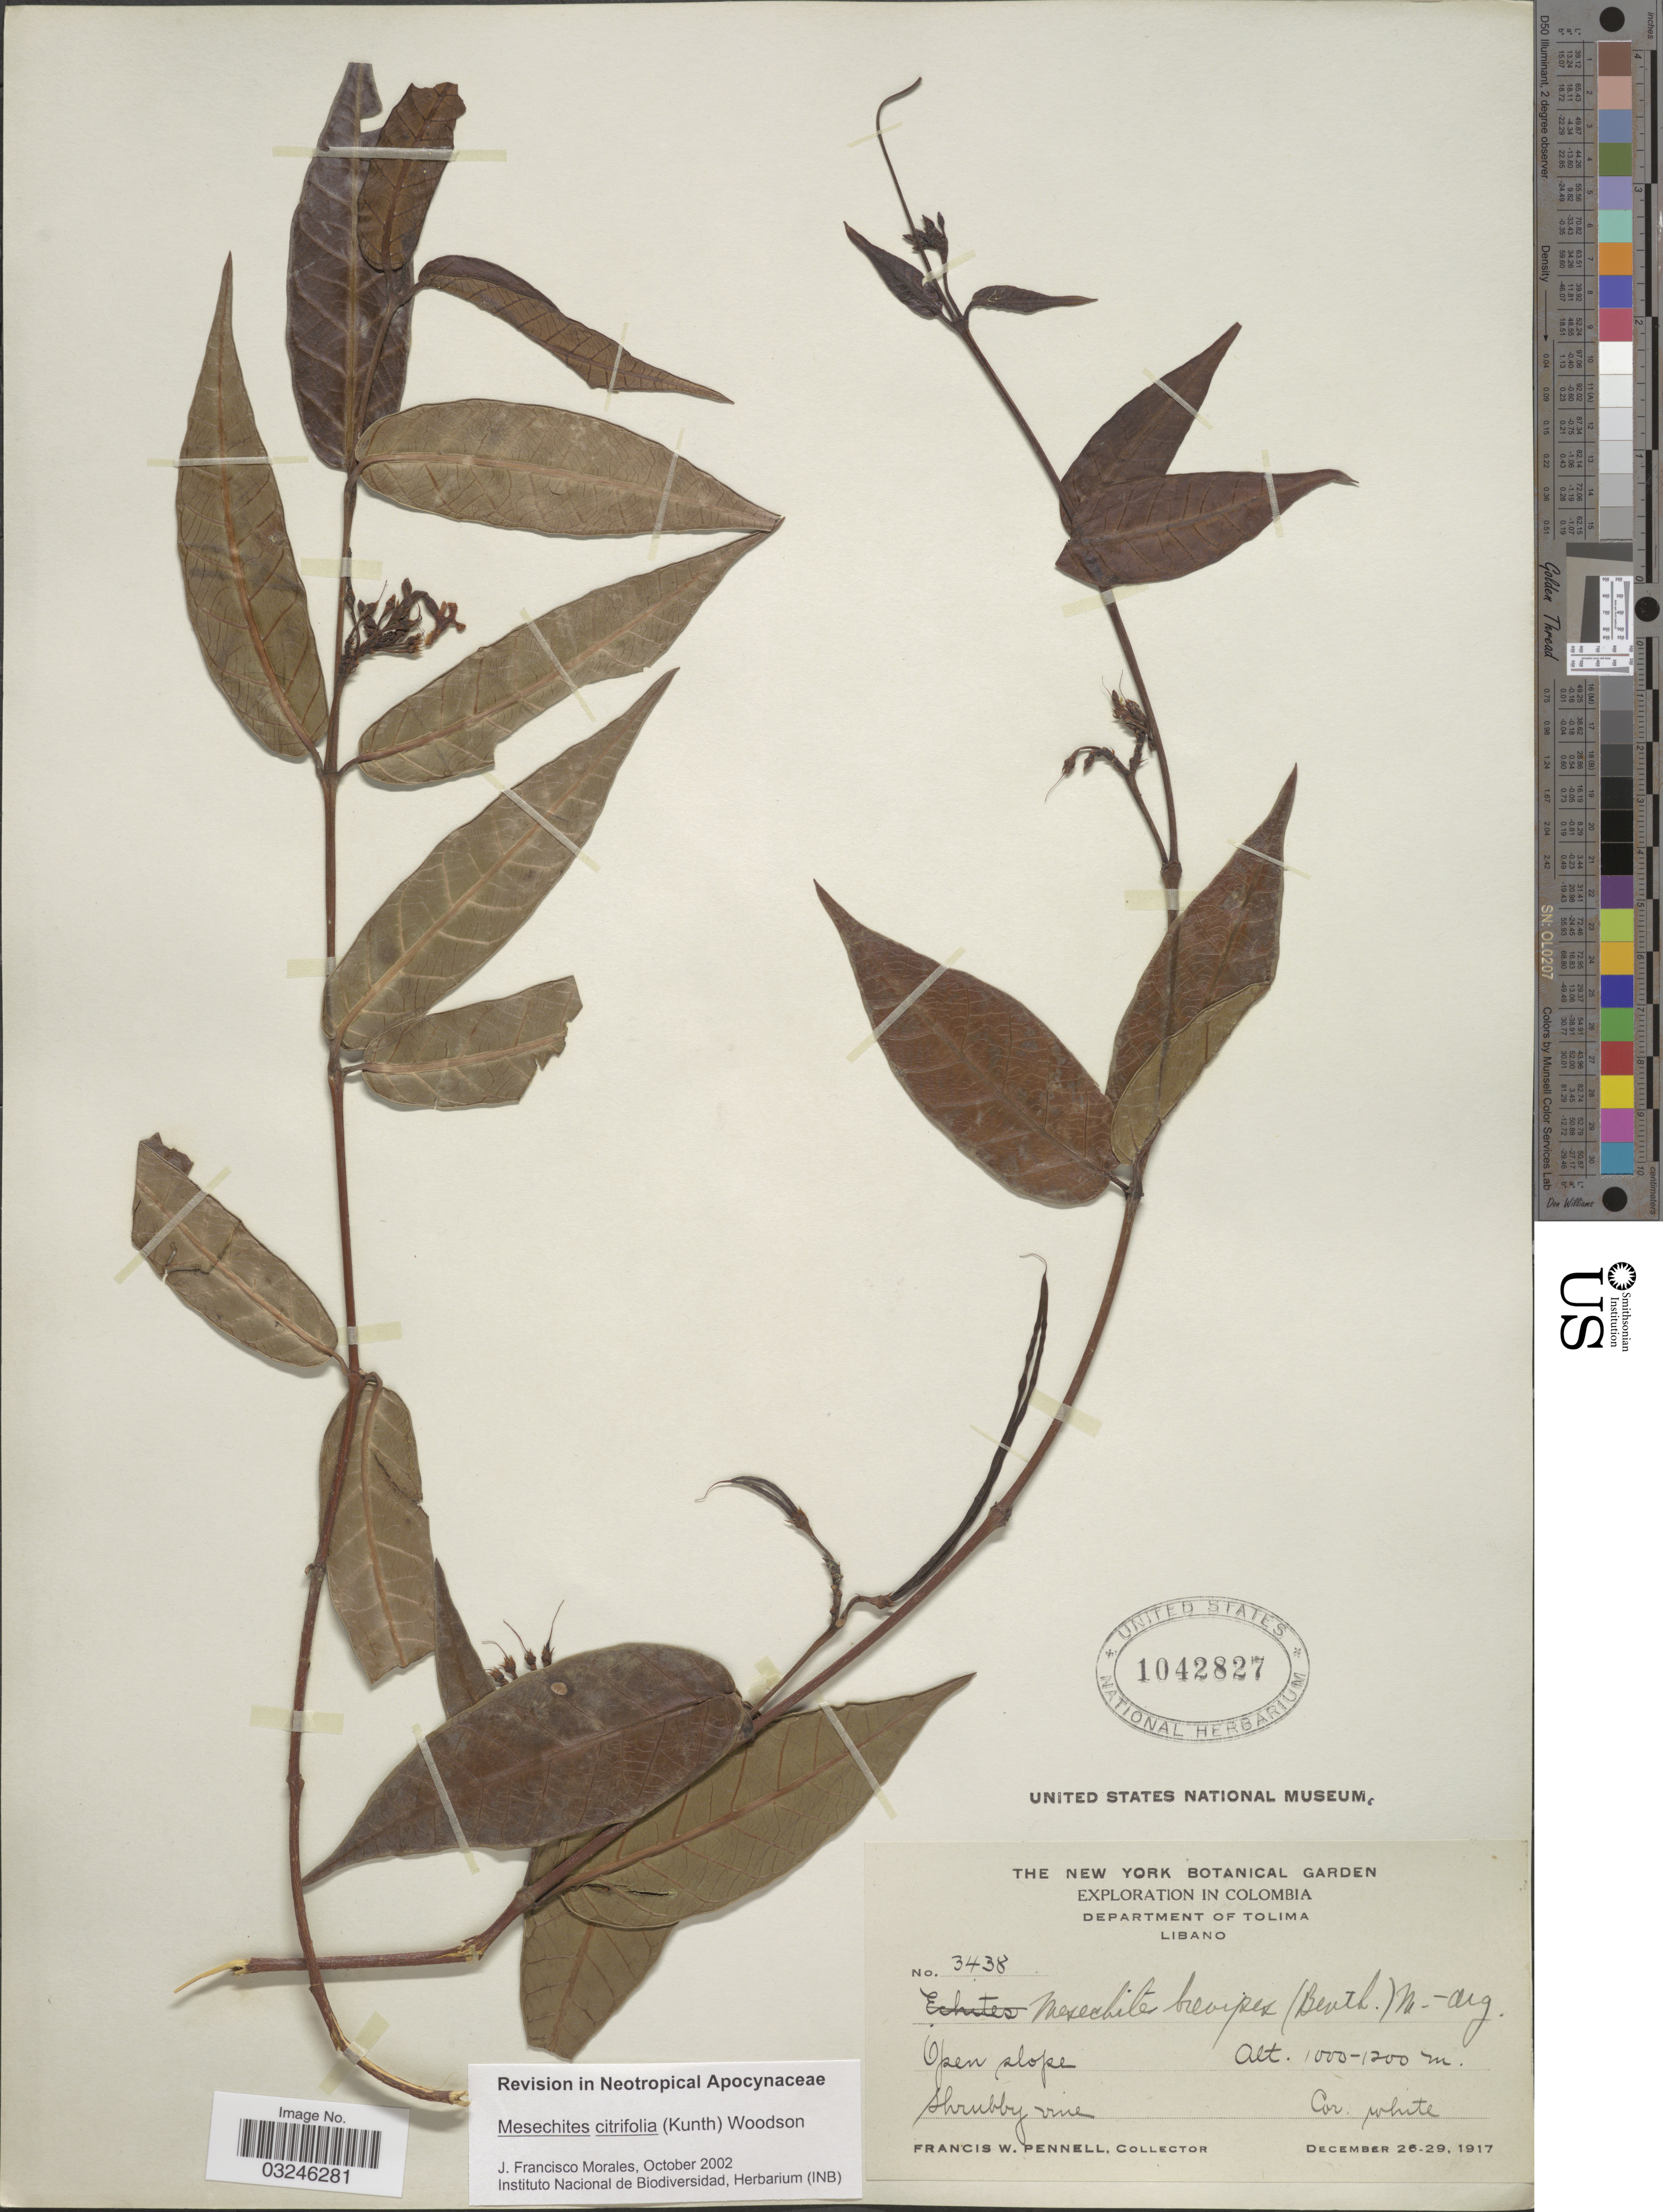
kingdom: Plantae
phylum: Tracheophyta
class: Magnoliopsida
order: Gentianales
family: Apocynaceae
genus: Mesechites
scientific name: Mesechites citrifolius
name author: (Kunth) Woodson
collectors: F. W. Pennell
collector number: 3438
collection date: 1917-12-26/1917-12-29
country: Colombia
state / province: Tolima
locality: Department of Tolima. Libano.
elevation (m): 1000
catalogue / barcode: US 1042827